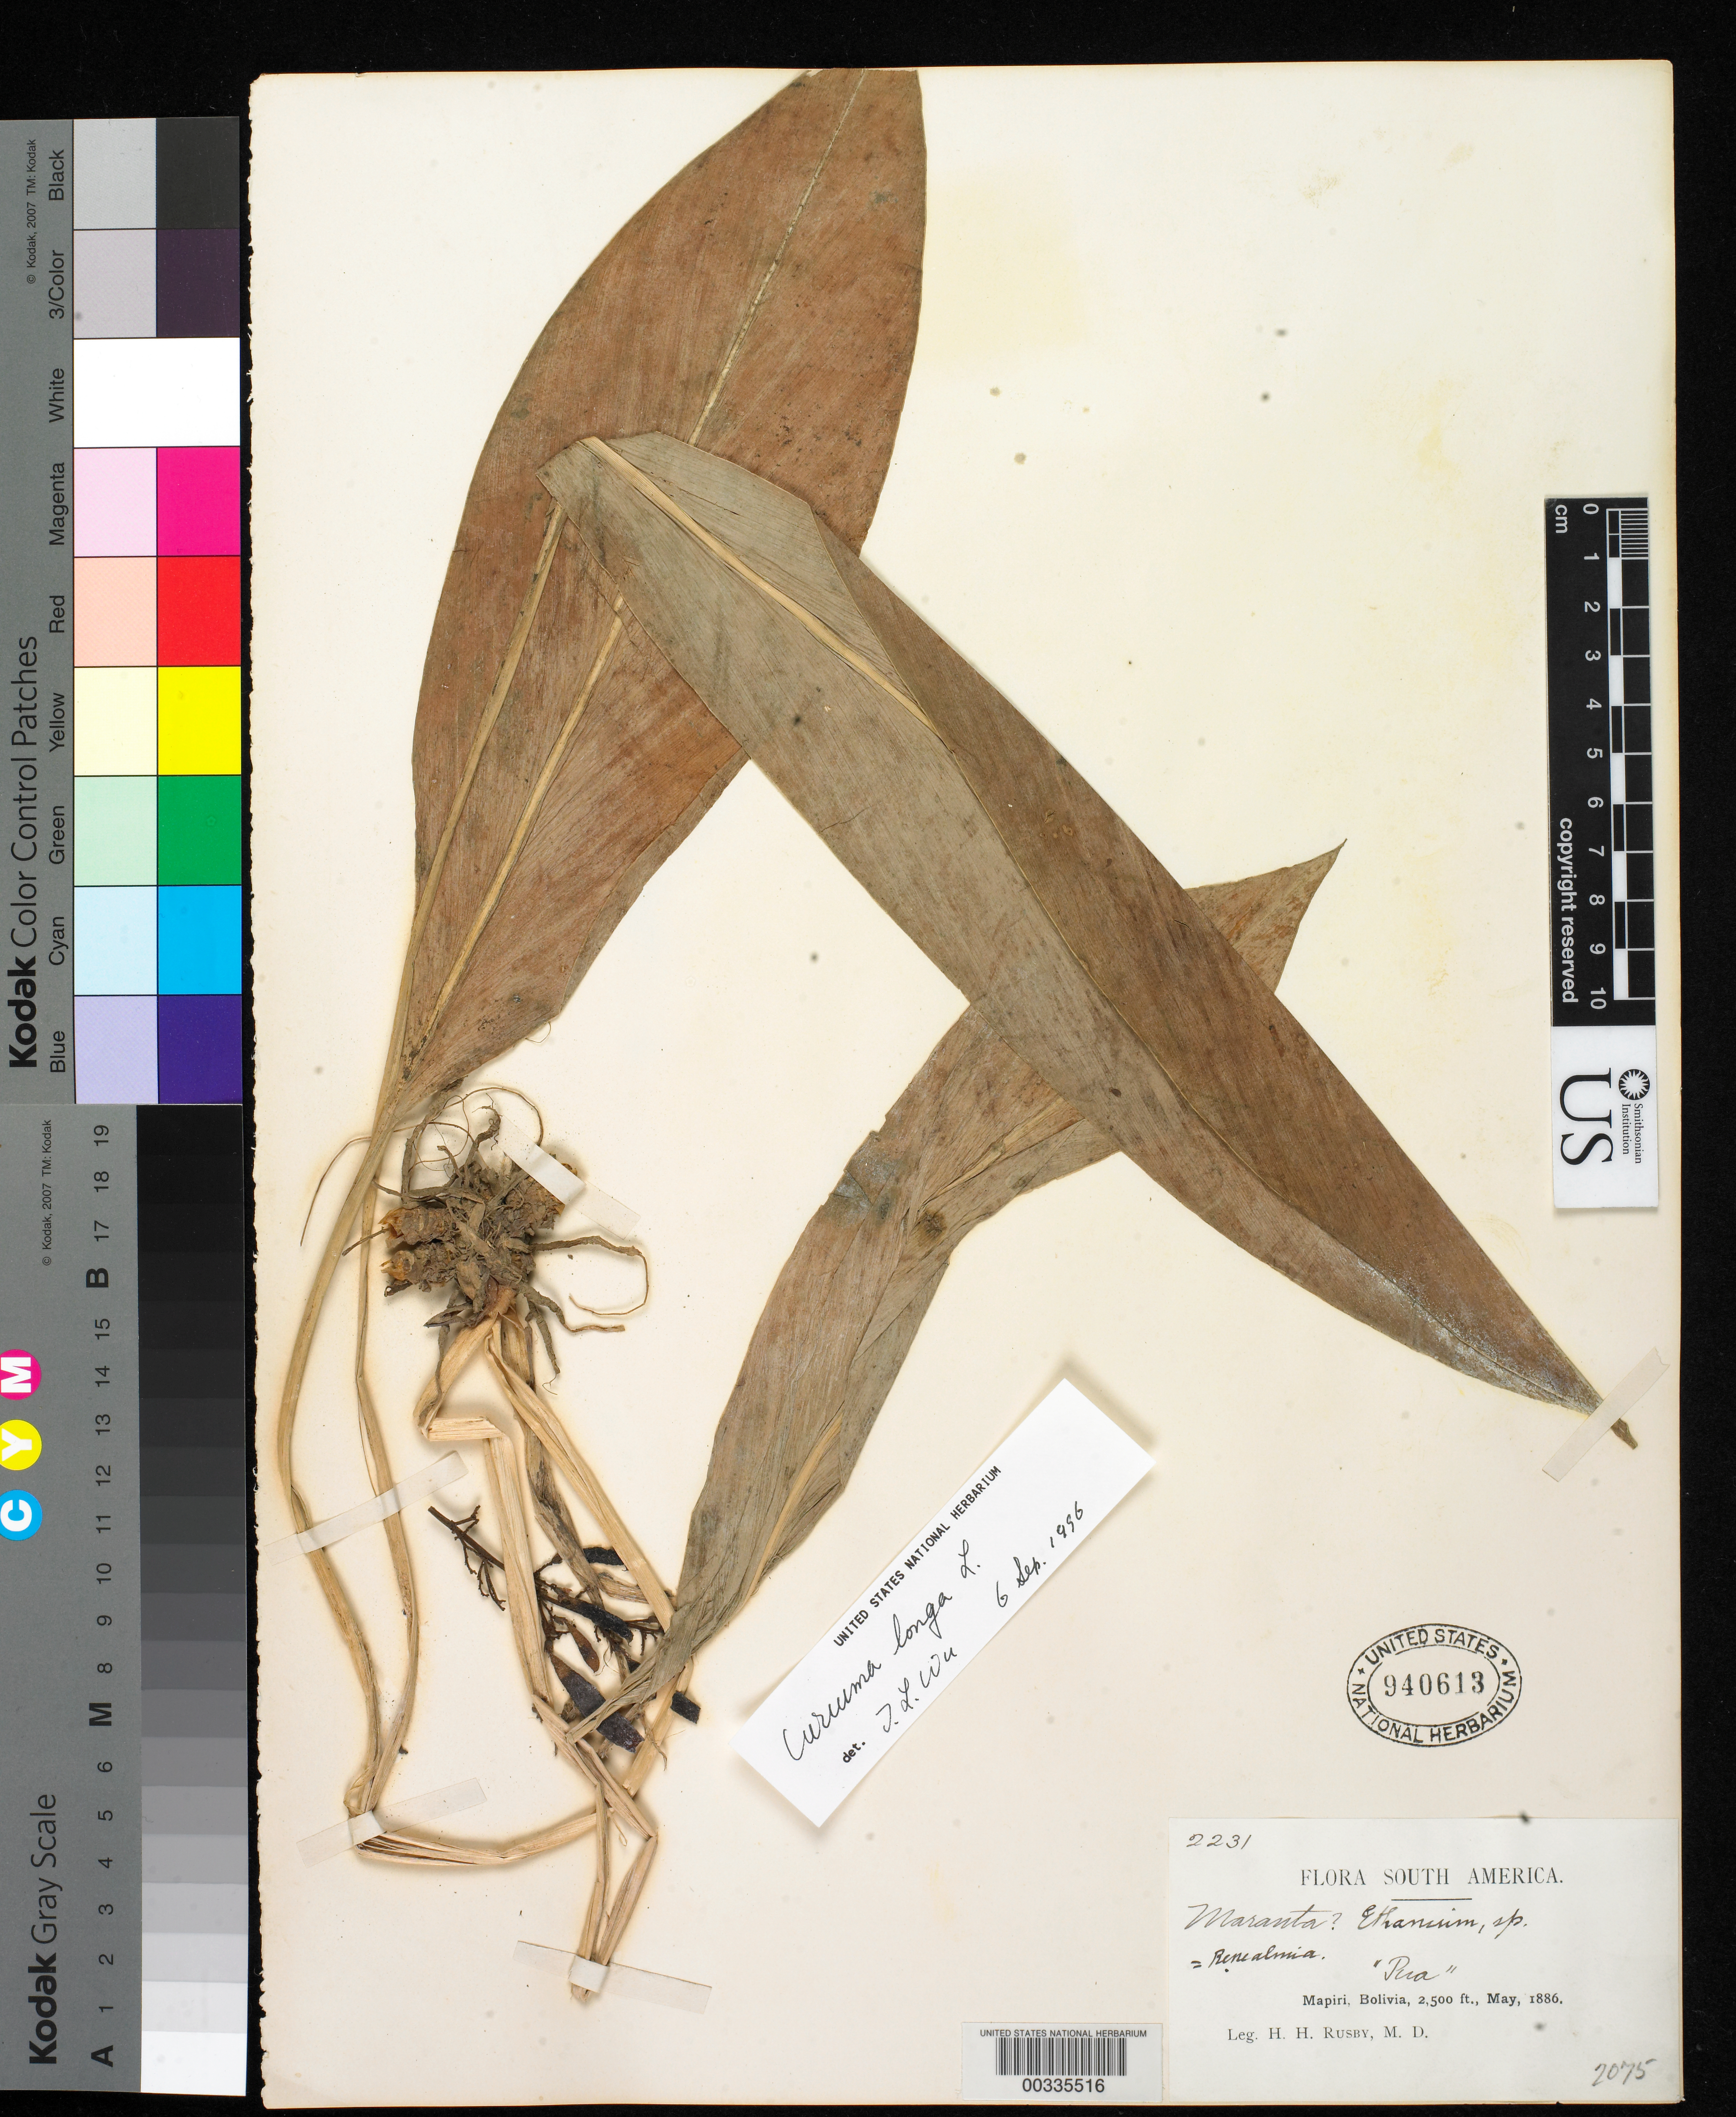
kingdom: Plantae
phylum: Tracheophyta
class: Liliopsida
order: Zingiberales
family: Zingiberaceae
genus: Curcuma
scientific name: Curcuma sp.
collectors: H. H. Rusby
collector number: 2231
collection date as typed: May, 1886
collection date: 1886-05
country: Bolivia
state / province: La Páz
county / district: Larecaja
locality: Mapiri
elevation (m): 762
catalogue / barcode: US 940613